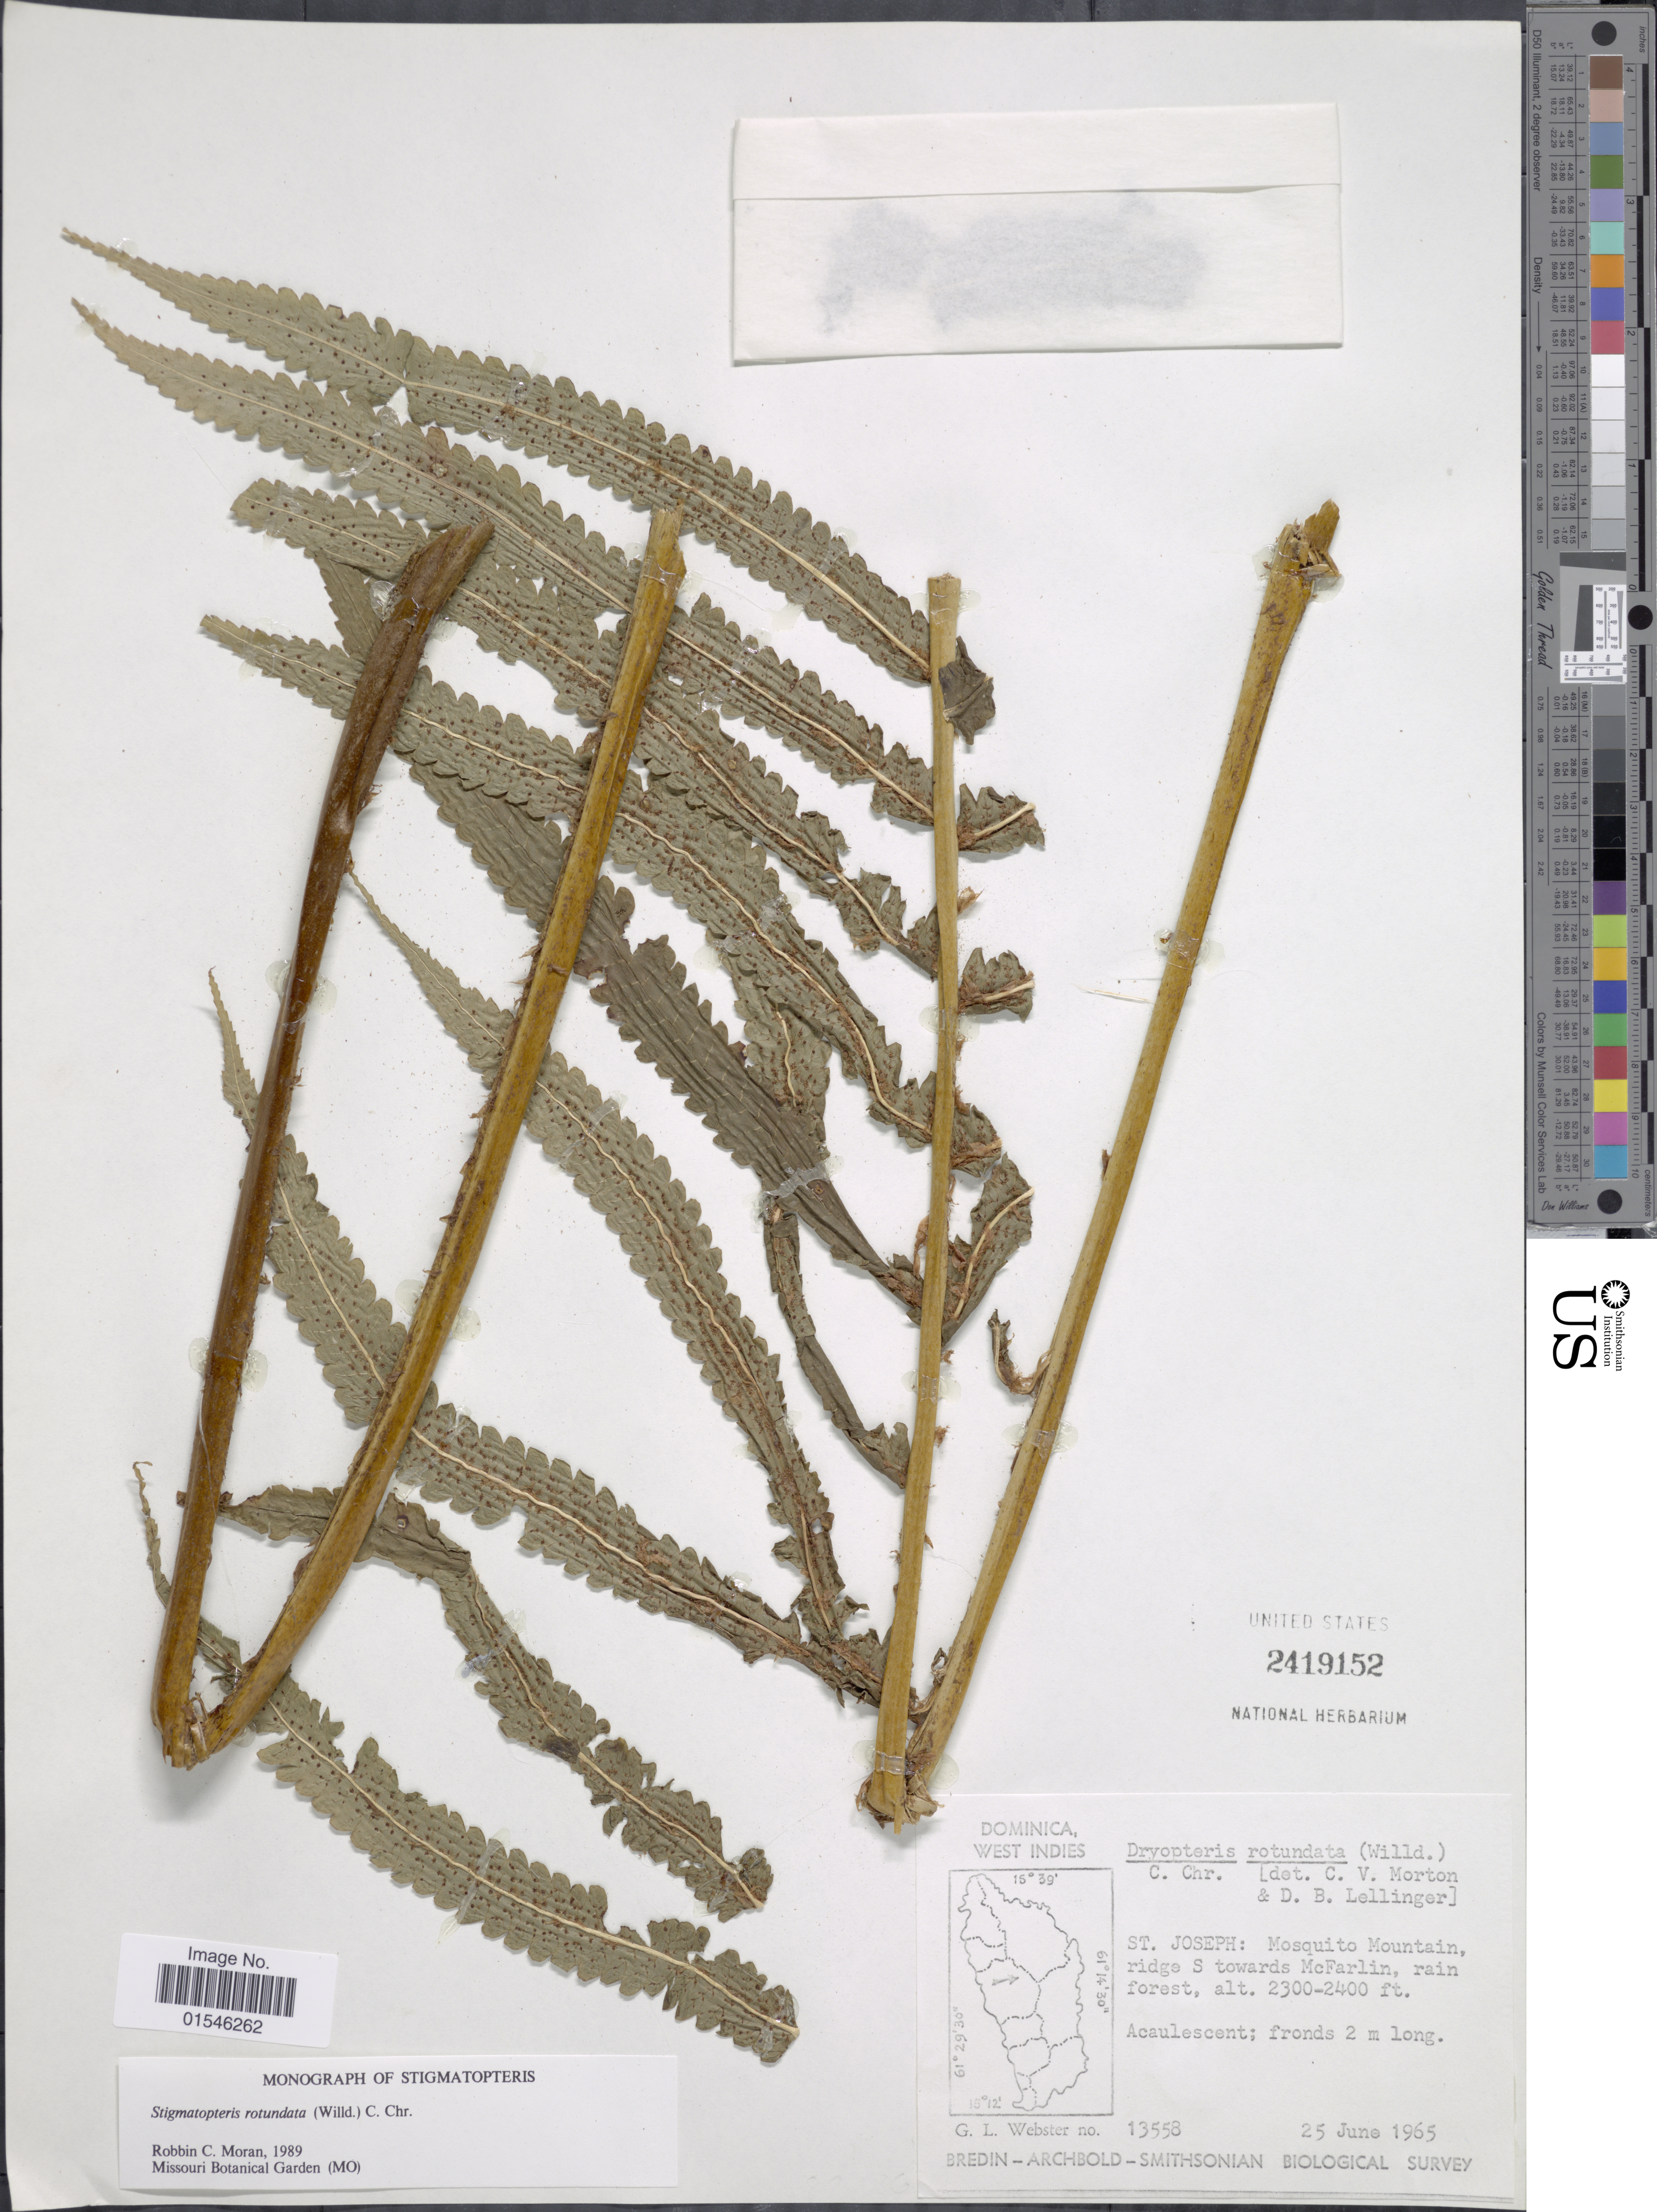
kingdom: Plantae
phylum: Tracheophyta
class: Polypodiopsida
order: Polypodiales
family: Dryopteridaceae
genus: Stigmatopteris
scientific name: Stigmatopteris rotundata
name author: (Willd.) C. Chr.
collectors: G. L. Webster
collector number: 13558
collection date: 1965-06-25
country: Dominica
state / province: St. Joseph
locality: St. Joseph: Mosquito Mountain, ridge S towards McFarlin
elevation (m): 701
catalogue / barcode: US 2419152